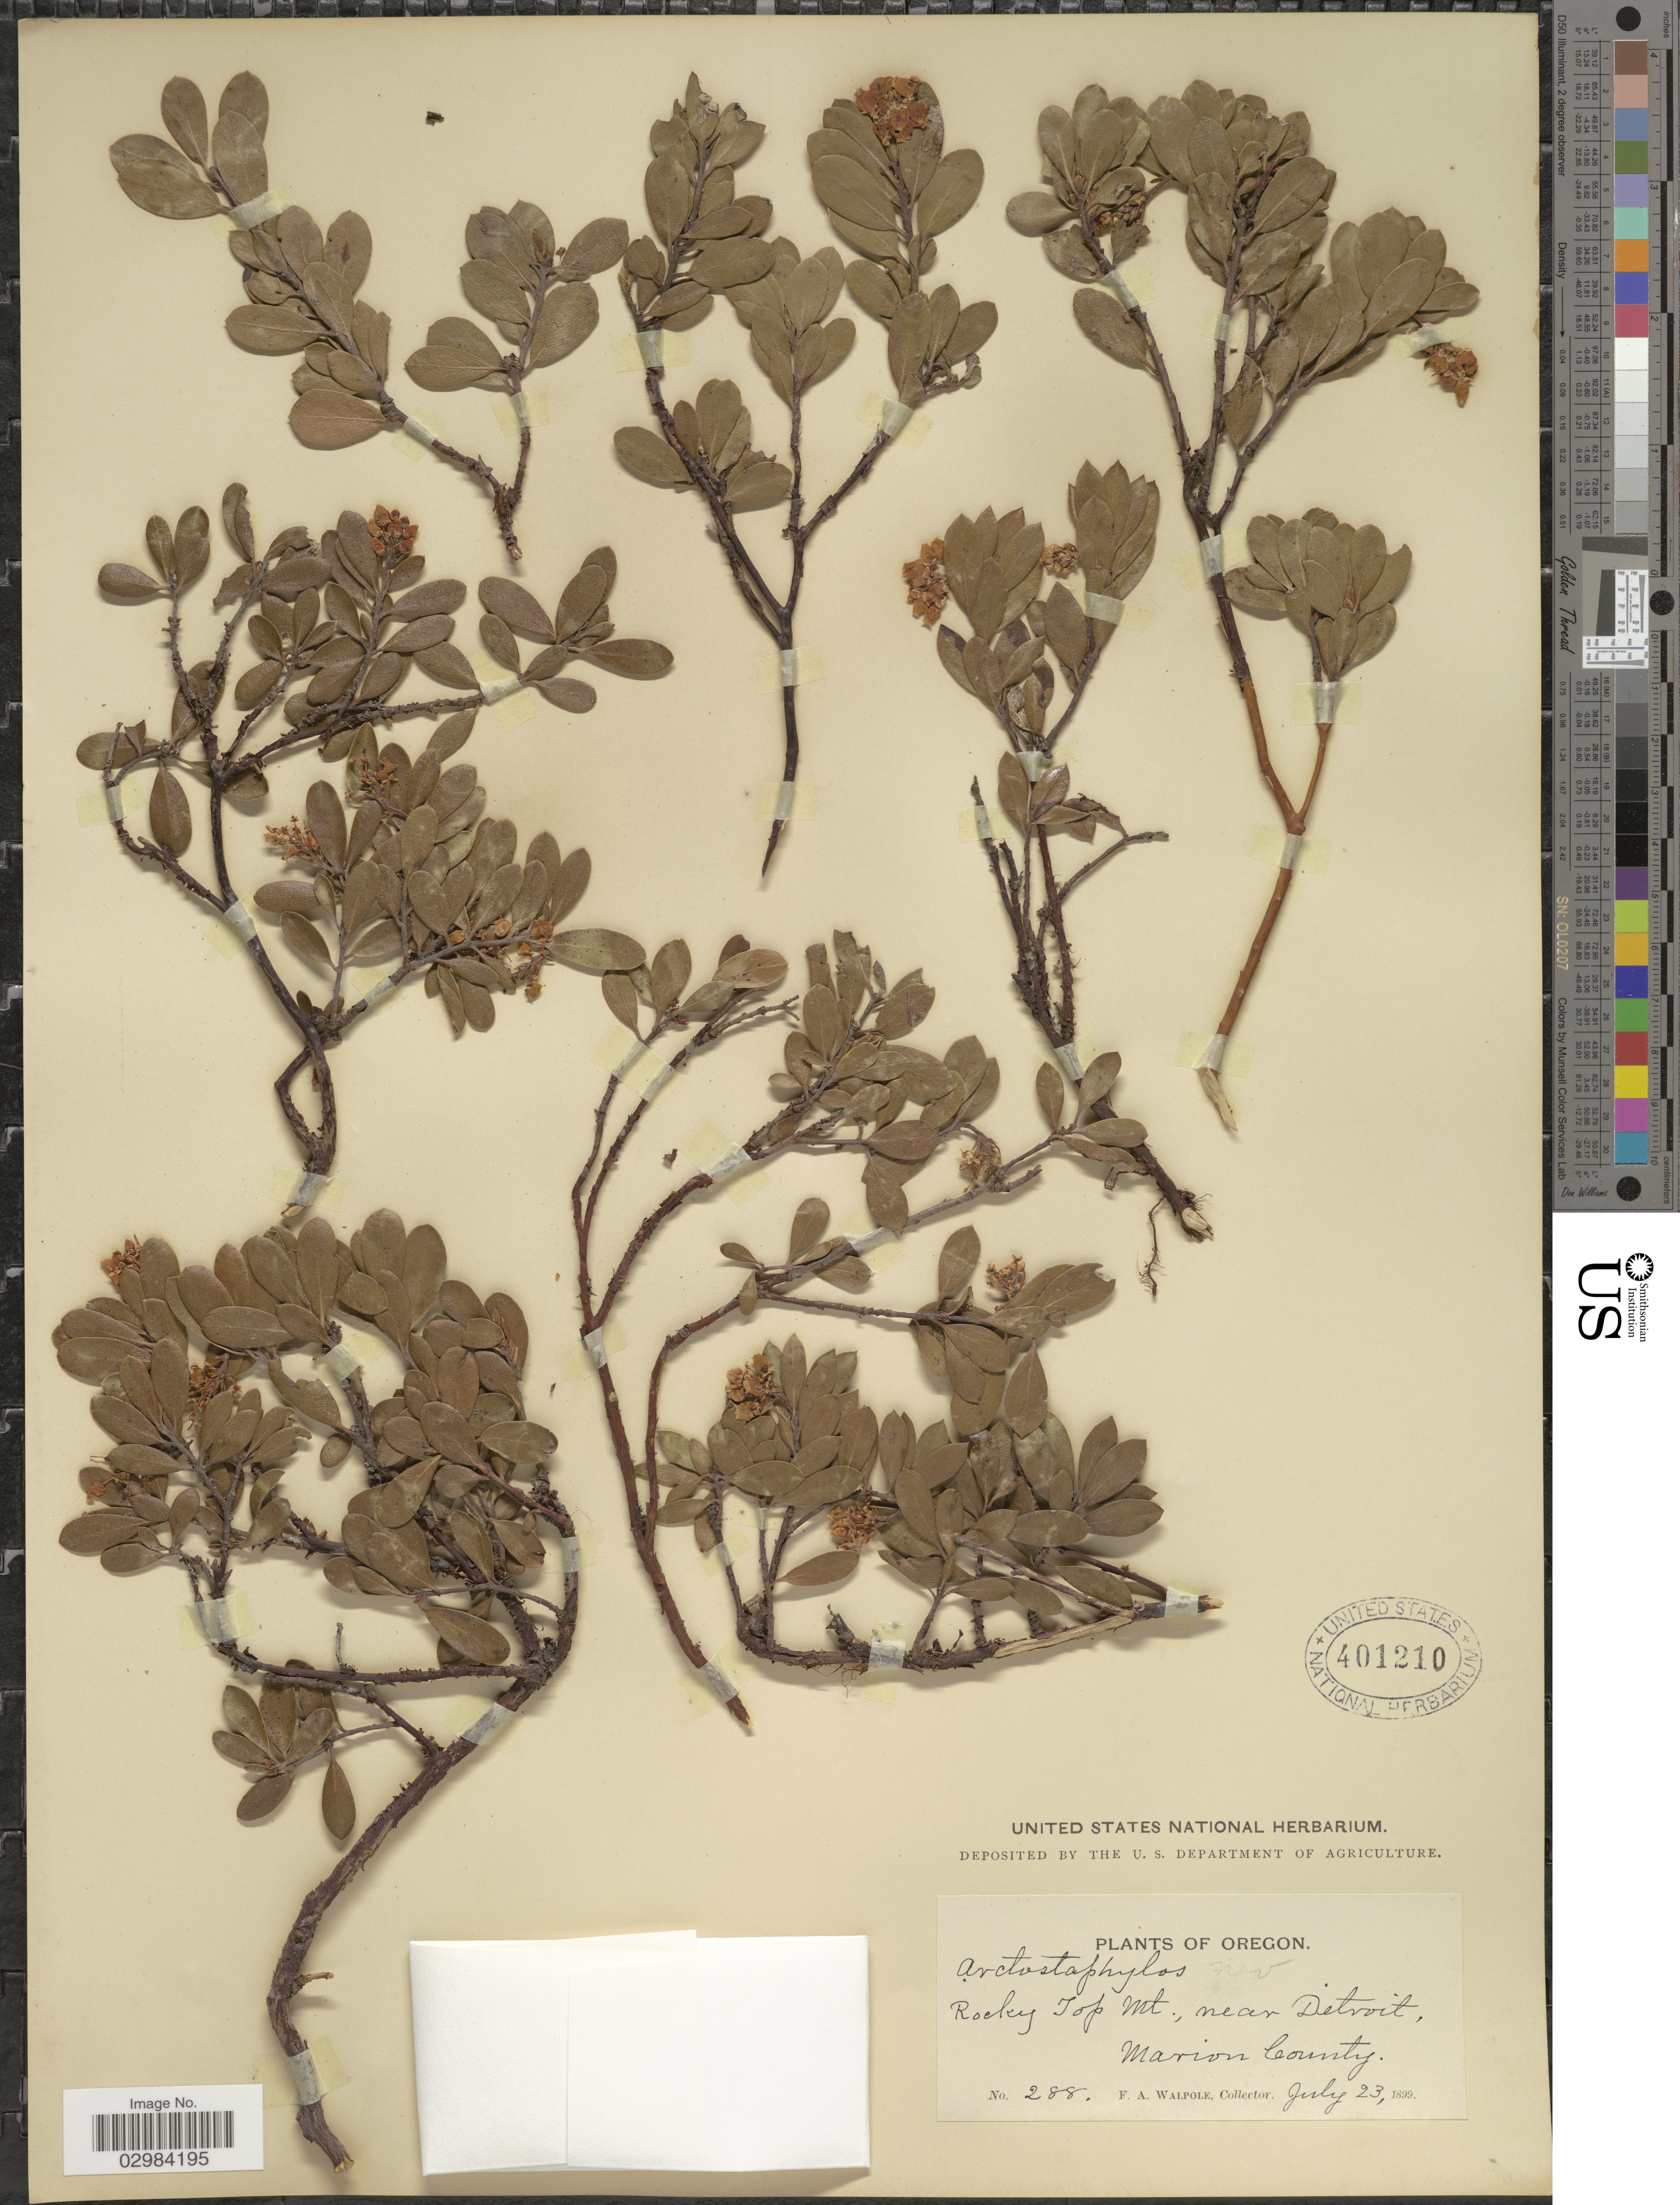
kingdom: Plantae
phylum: Tracheophyta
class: Magnoliopsida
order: Ericales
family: Ericaceae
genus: Arctostaphylos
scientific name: Arctostaphylos nevadensis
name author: A. Gray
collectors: F. Walpole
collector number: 288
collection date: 1899-07-23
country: United States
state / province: Oregon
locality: Rocky Top Mt., near Ditvoit, Marion County.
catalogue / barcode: US 401210